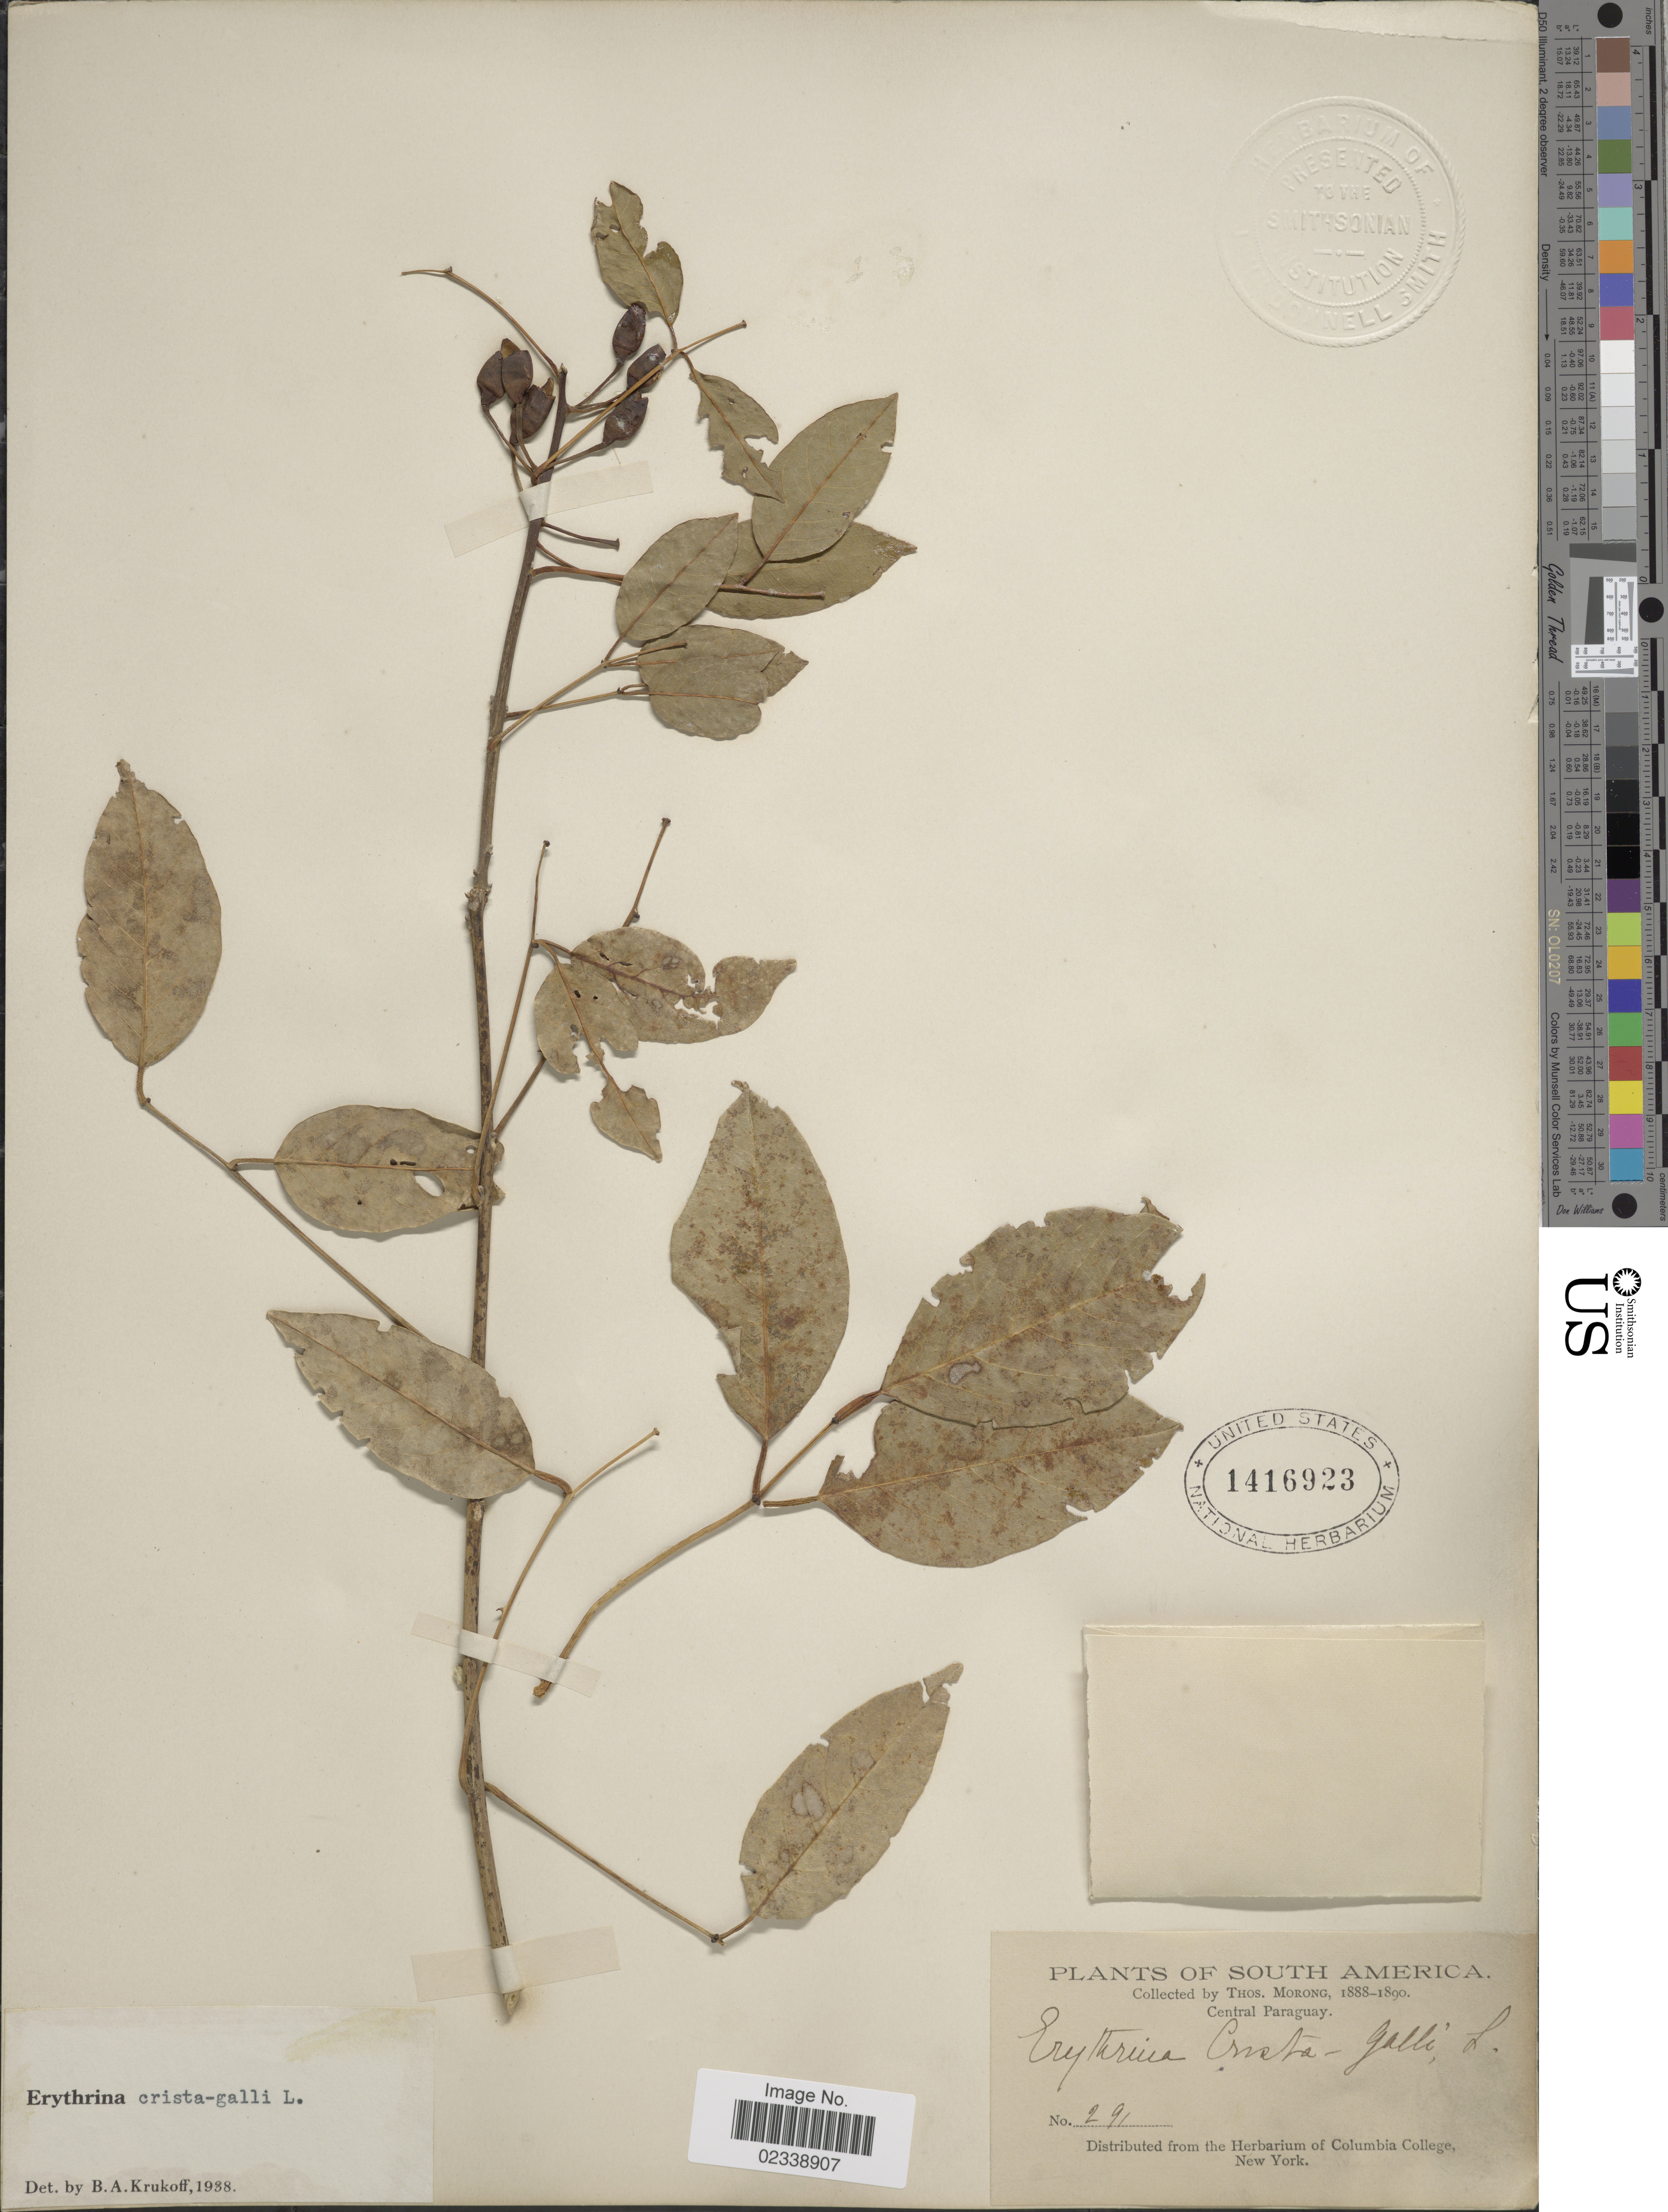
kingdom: Plantae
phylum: Tracheophyta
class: Magnoliopsida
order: Fabales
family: Fabaceae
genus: Erythrina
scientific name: Erythrina crista-galli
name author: L.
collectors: ex herb. T. Morong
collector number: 291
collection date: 1888/1890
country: Paraguay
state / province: Central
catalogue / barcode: US 1416923